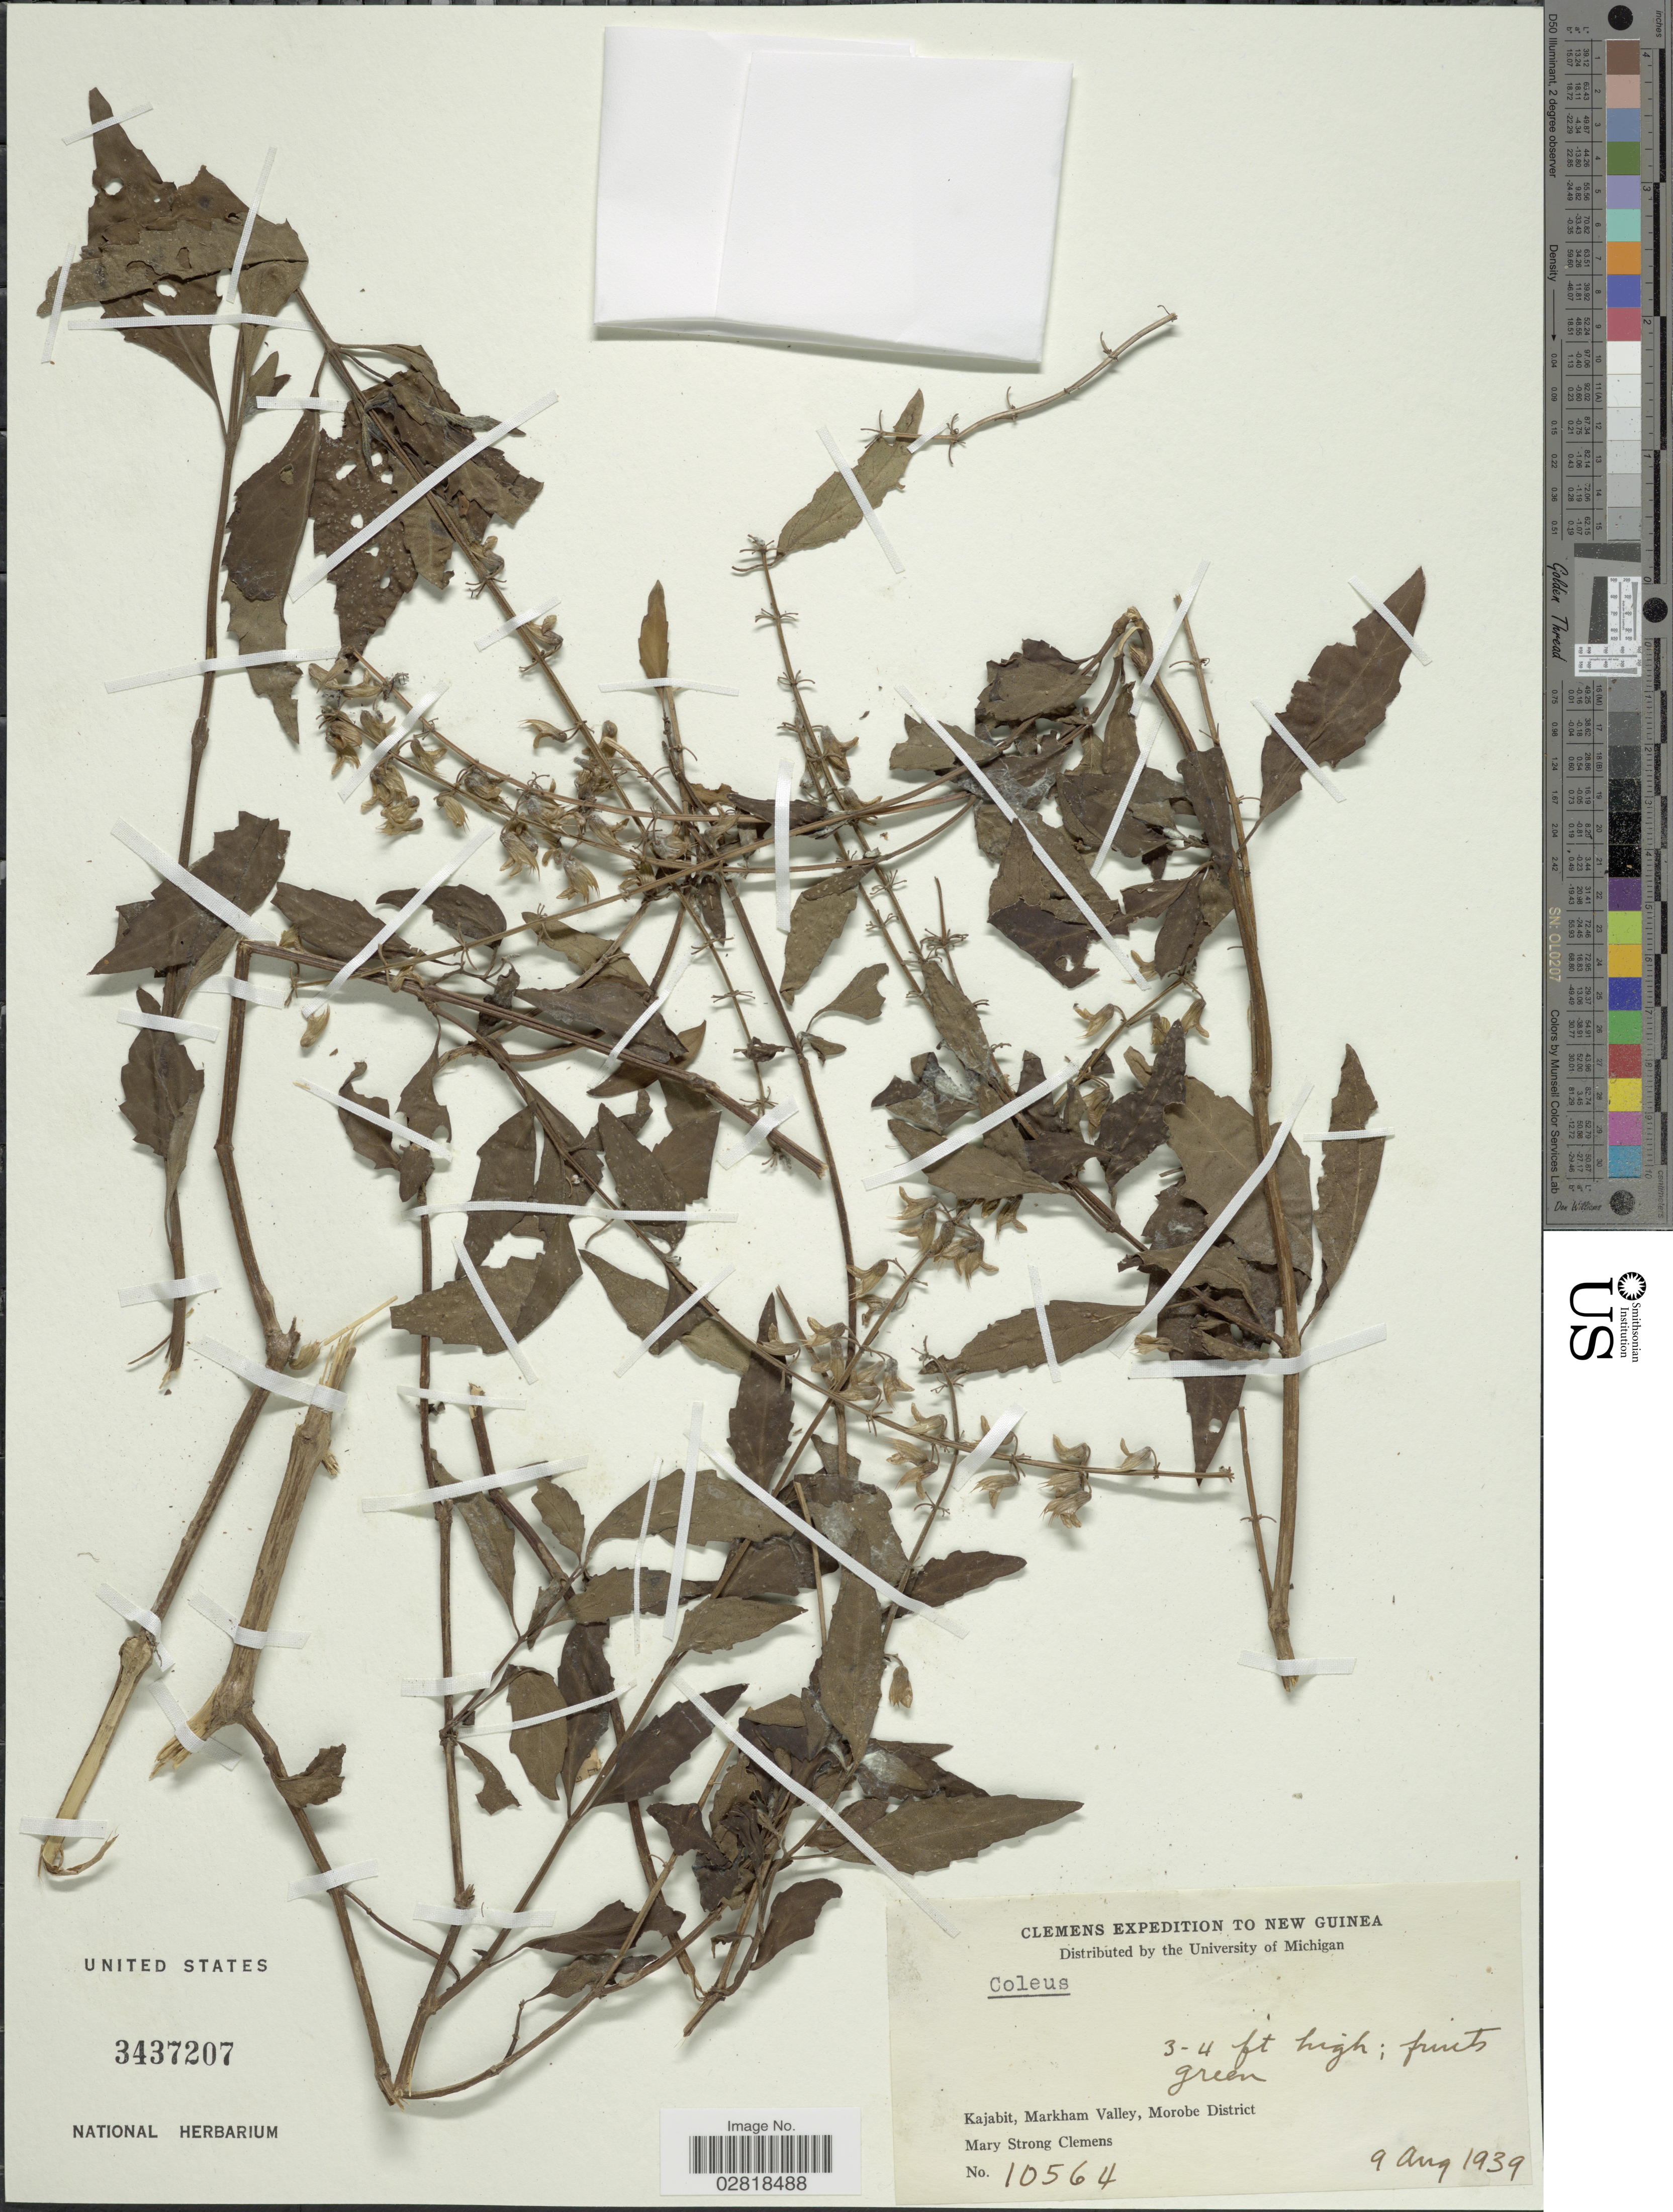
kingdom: Plantae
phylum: Tracheophyta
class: Magnoliopsida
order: Lamiales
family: Lamiaceae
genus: Plectranthus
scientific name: Plectranthus sp.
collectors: M. S. Clemens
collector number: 10564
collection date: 1939-08-09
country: Papua New Guinea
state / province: Morobe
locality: New Guinea. Kajabit, Markham Valley, Morobe District.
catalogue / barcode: US 3437207